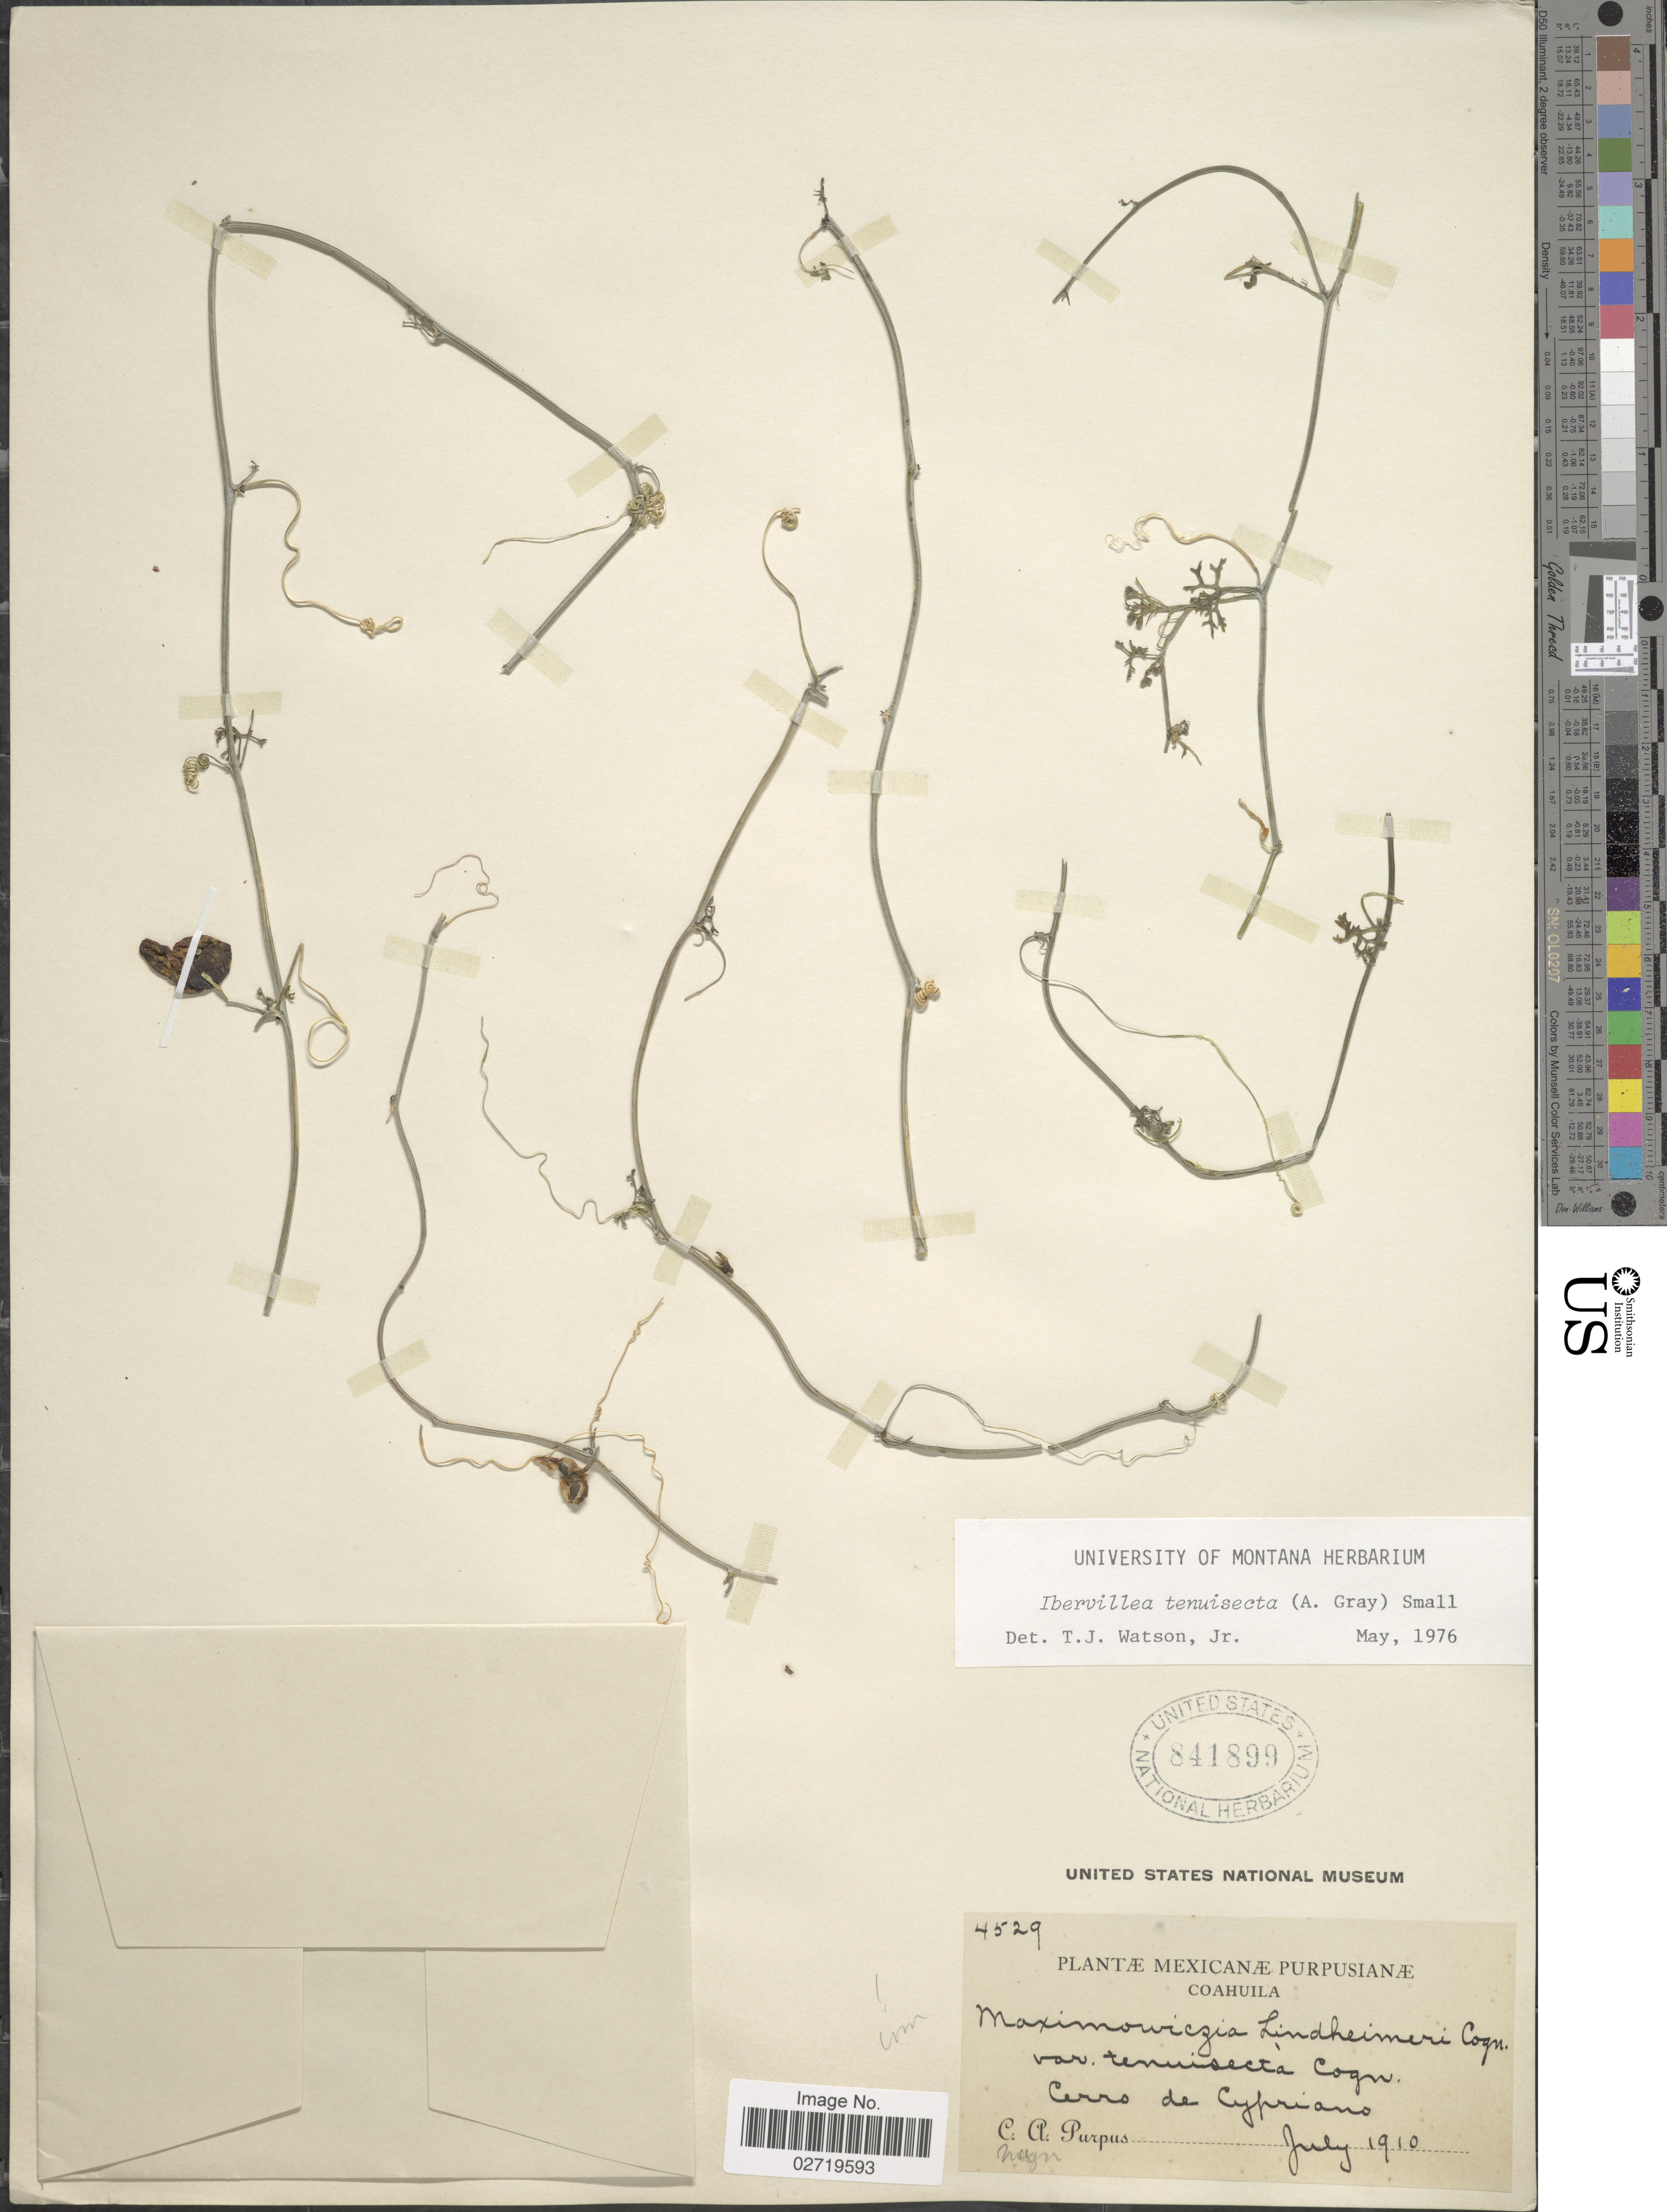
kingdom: Plantae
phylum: Tracheophyta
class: Magnoliopsida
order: Cucurbitales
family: Cucurbitaceae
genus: Ibervillea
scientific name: Ibervillea tenuisecta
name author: (A. Gray) Small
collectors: C. A. Purpus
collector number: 4529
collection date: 1910-07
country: Mexico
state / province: Coahuila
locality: Cerro de Cypriano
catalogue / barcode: US 841899